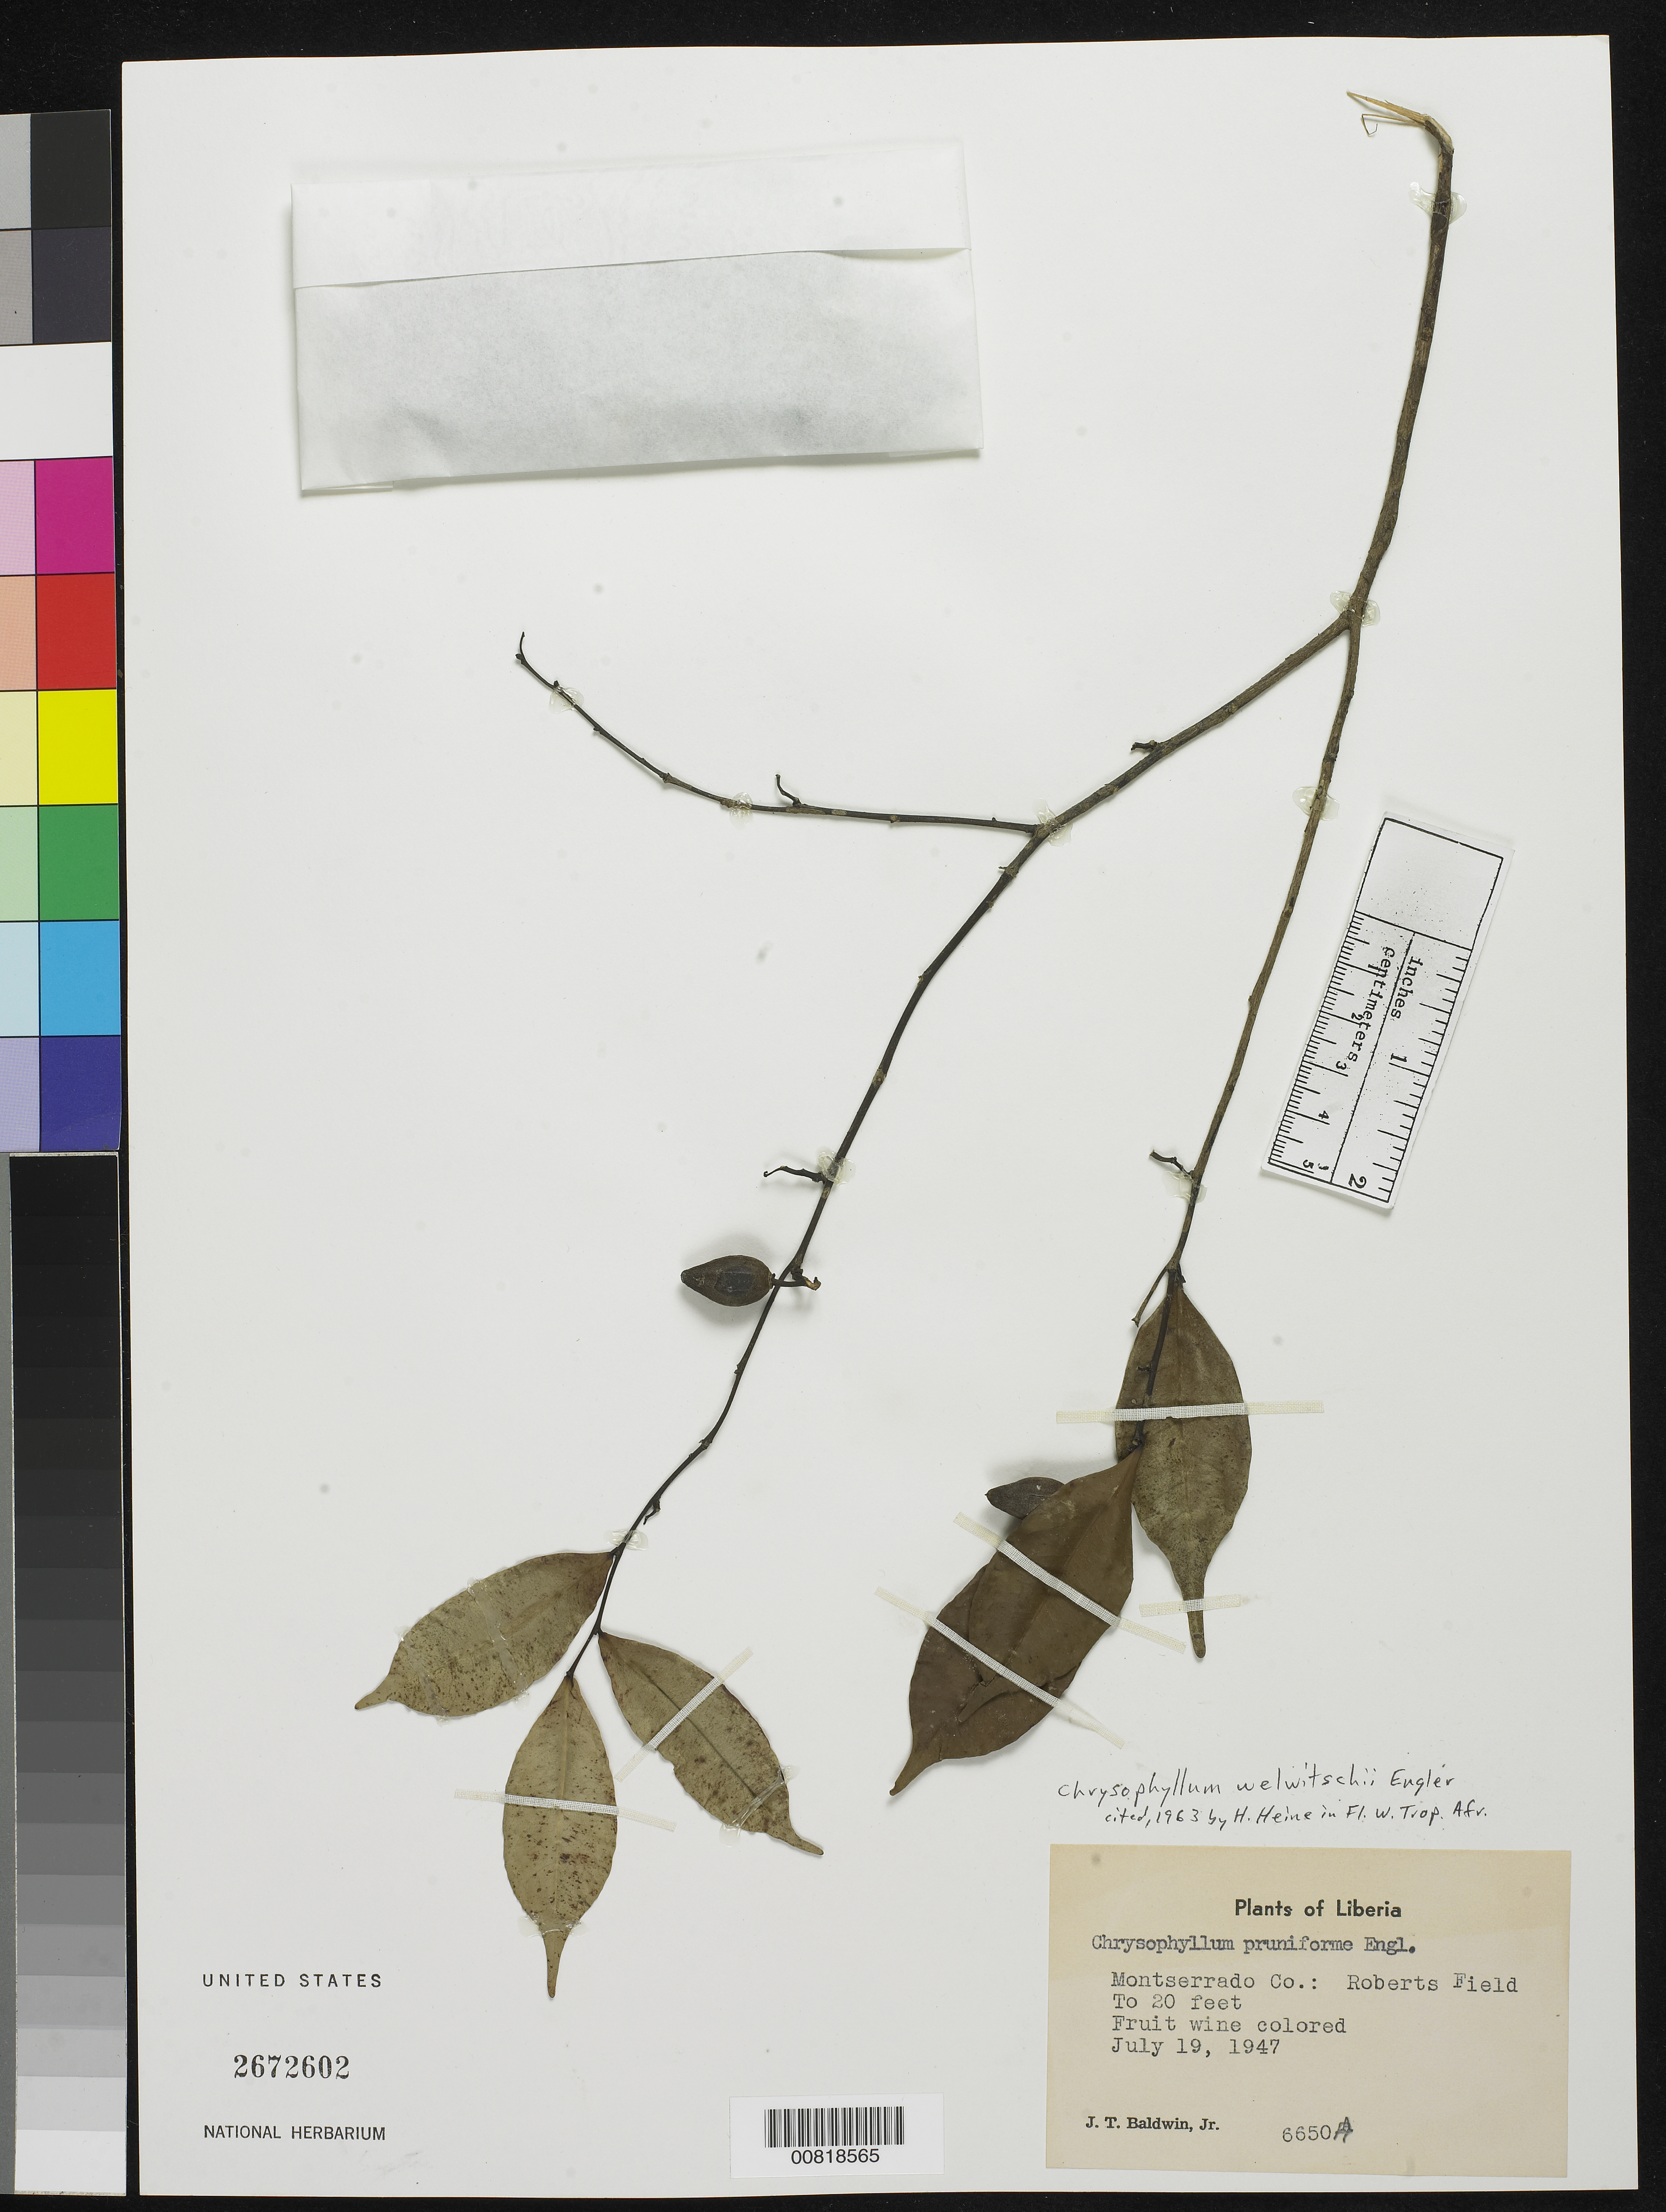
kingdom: Plantae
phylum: Tracheophyta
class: Magnoliopsida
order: Ericales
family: Sapotaceae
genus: Chrysophyllum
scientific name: Chrysophyllum welwitschii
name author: Engl.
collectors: J. T. Baldwin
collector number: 6560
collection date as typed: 19 Jul 1947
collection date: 1947-07-19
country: Liberia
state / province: Montserrado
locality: Roberts Field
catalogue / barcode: US 2672602